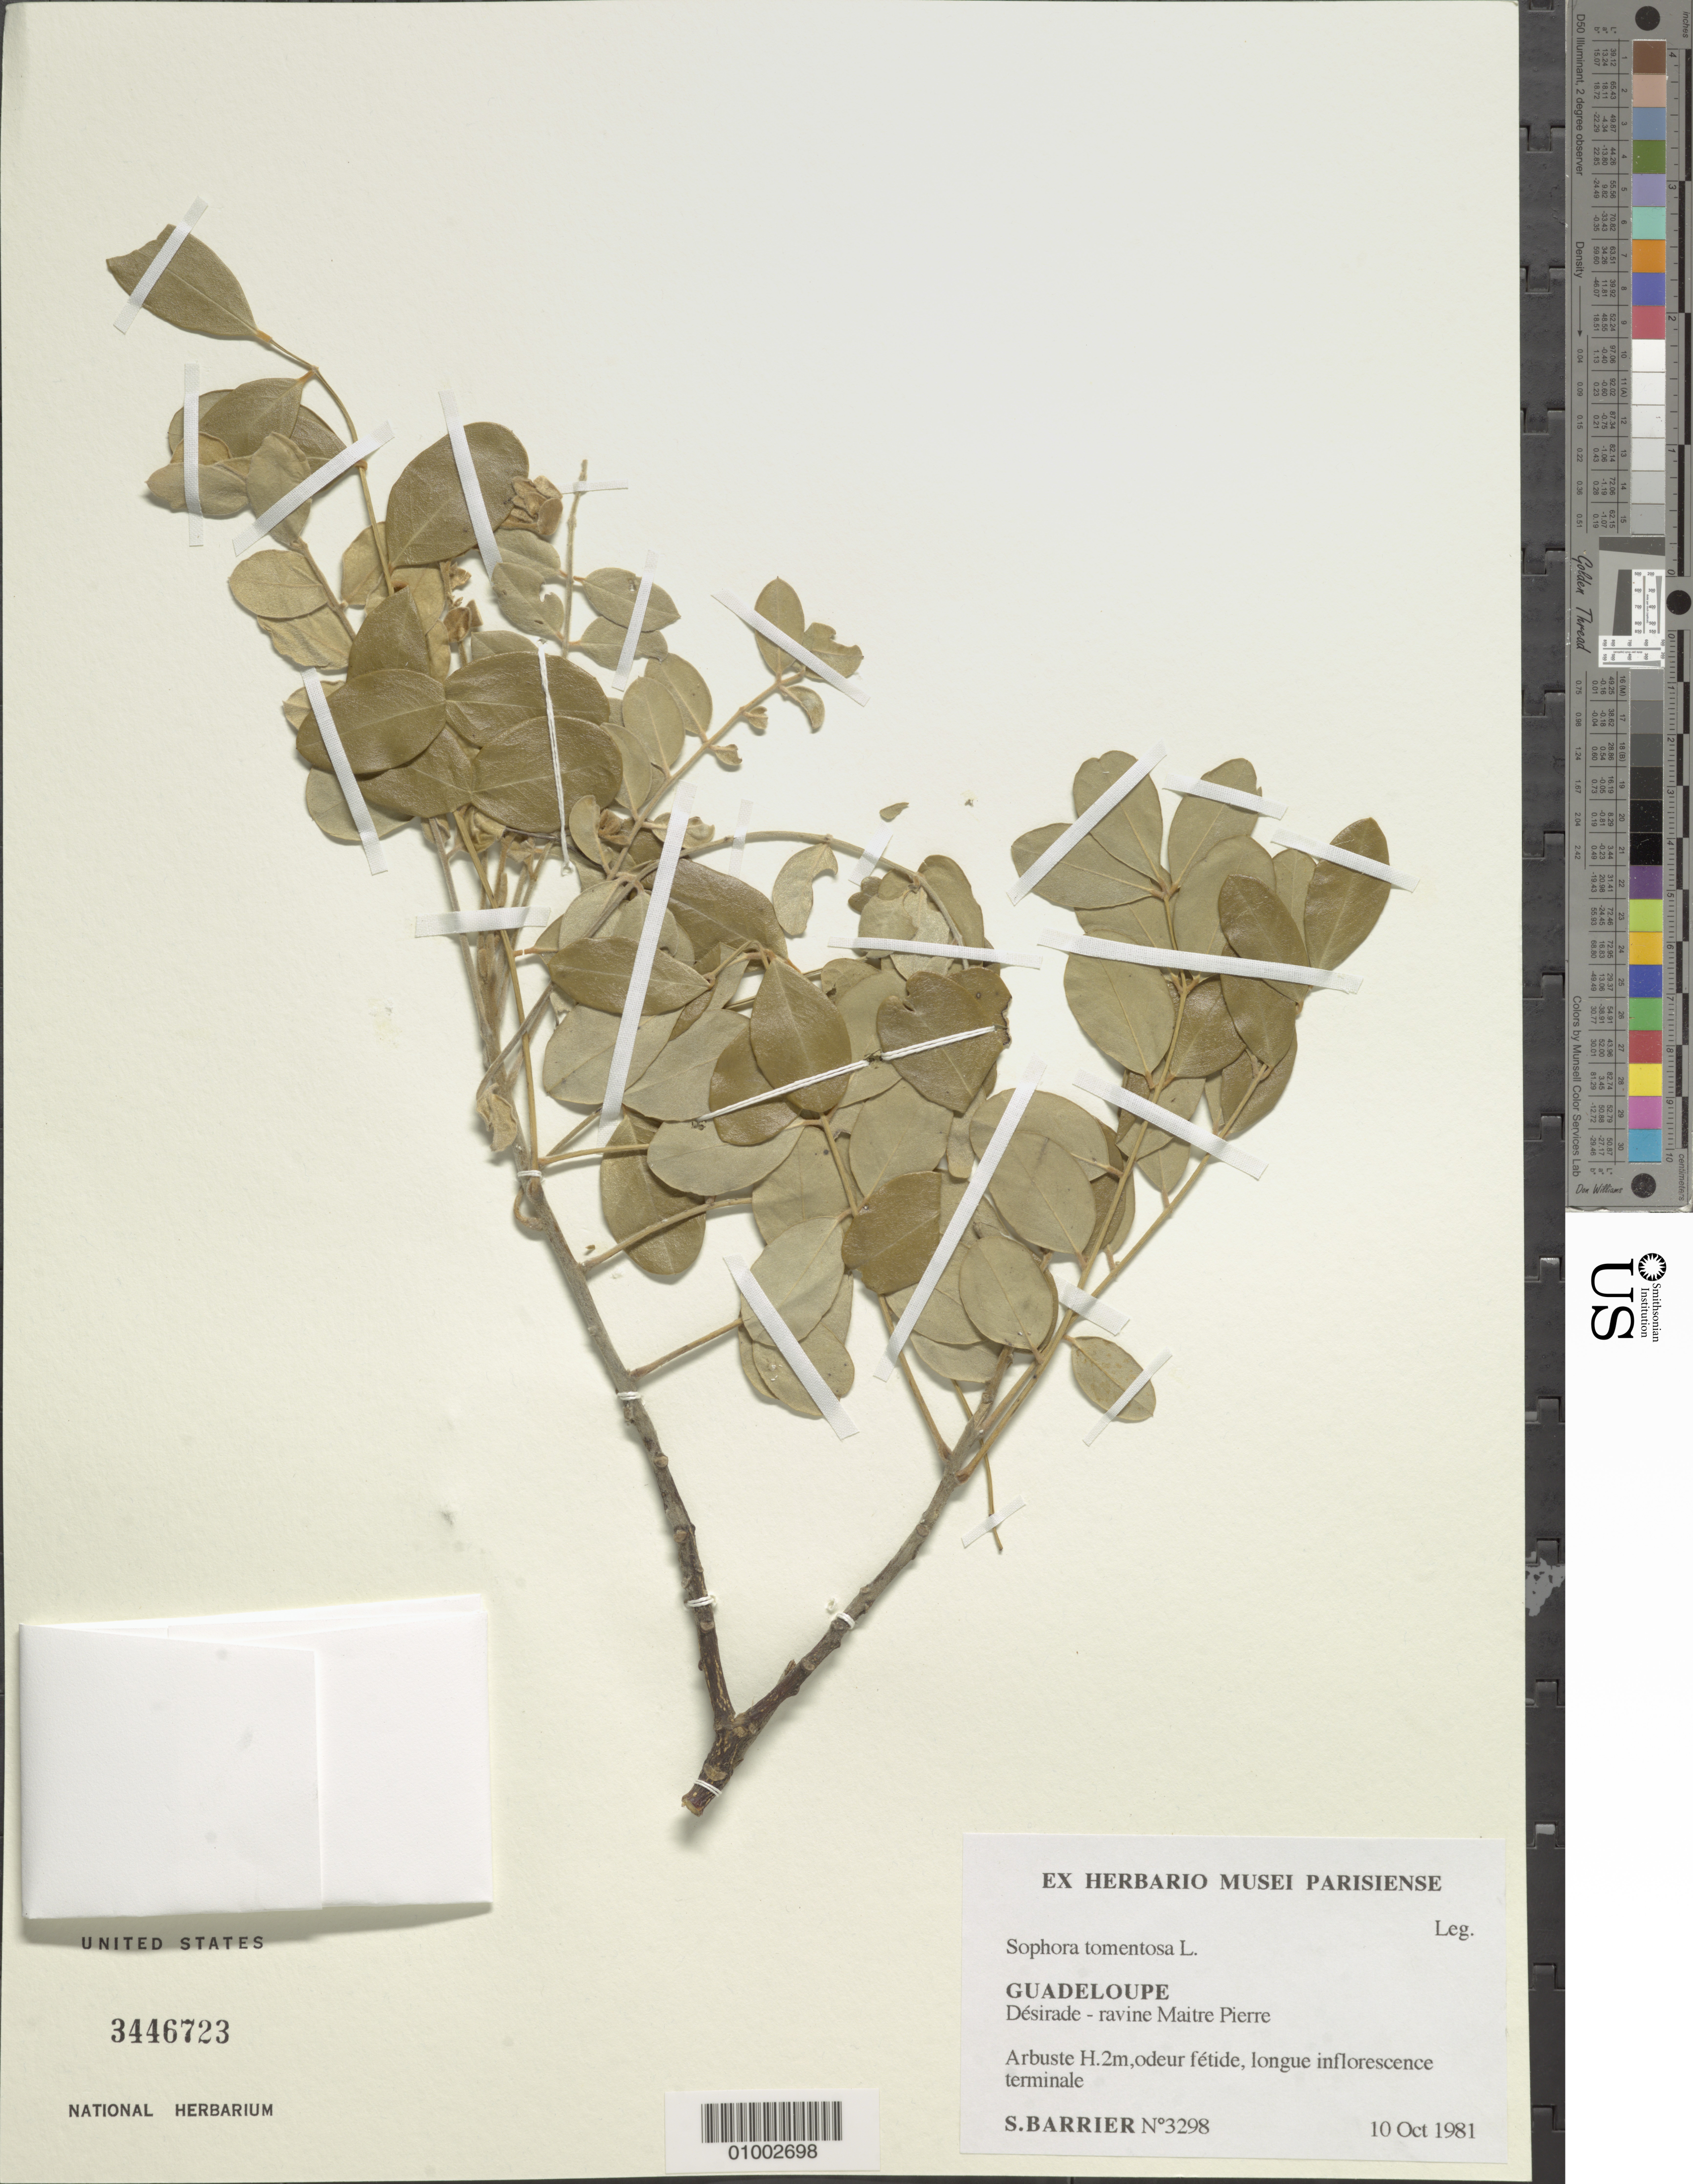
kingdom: Plantae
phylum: Tracheophyta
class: Magnoliopsida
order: Fabales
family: Fabaceae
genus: Sophora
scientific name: Sophora tomentosa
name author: L.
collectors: S. Barrier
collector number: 3298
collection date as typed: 10 Oct 1981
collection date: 1981-10-10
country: Guadeloupe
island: La Désirade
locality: Desirade- ravine Maitre Pierre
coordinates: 0 N, 0 E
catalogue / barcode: US 3446723